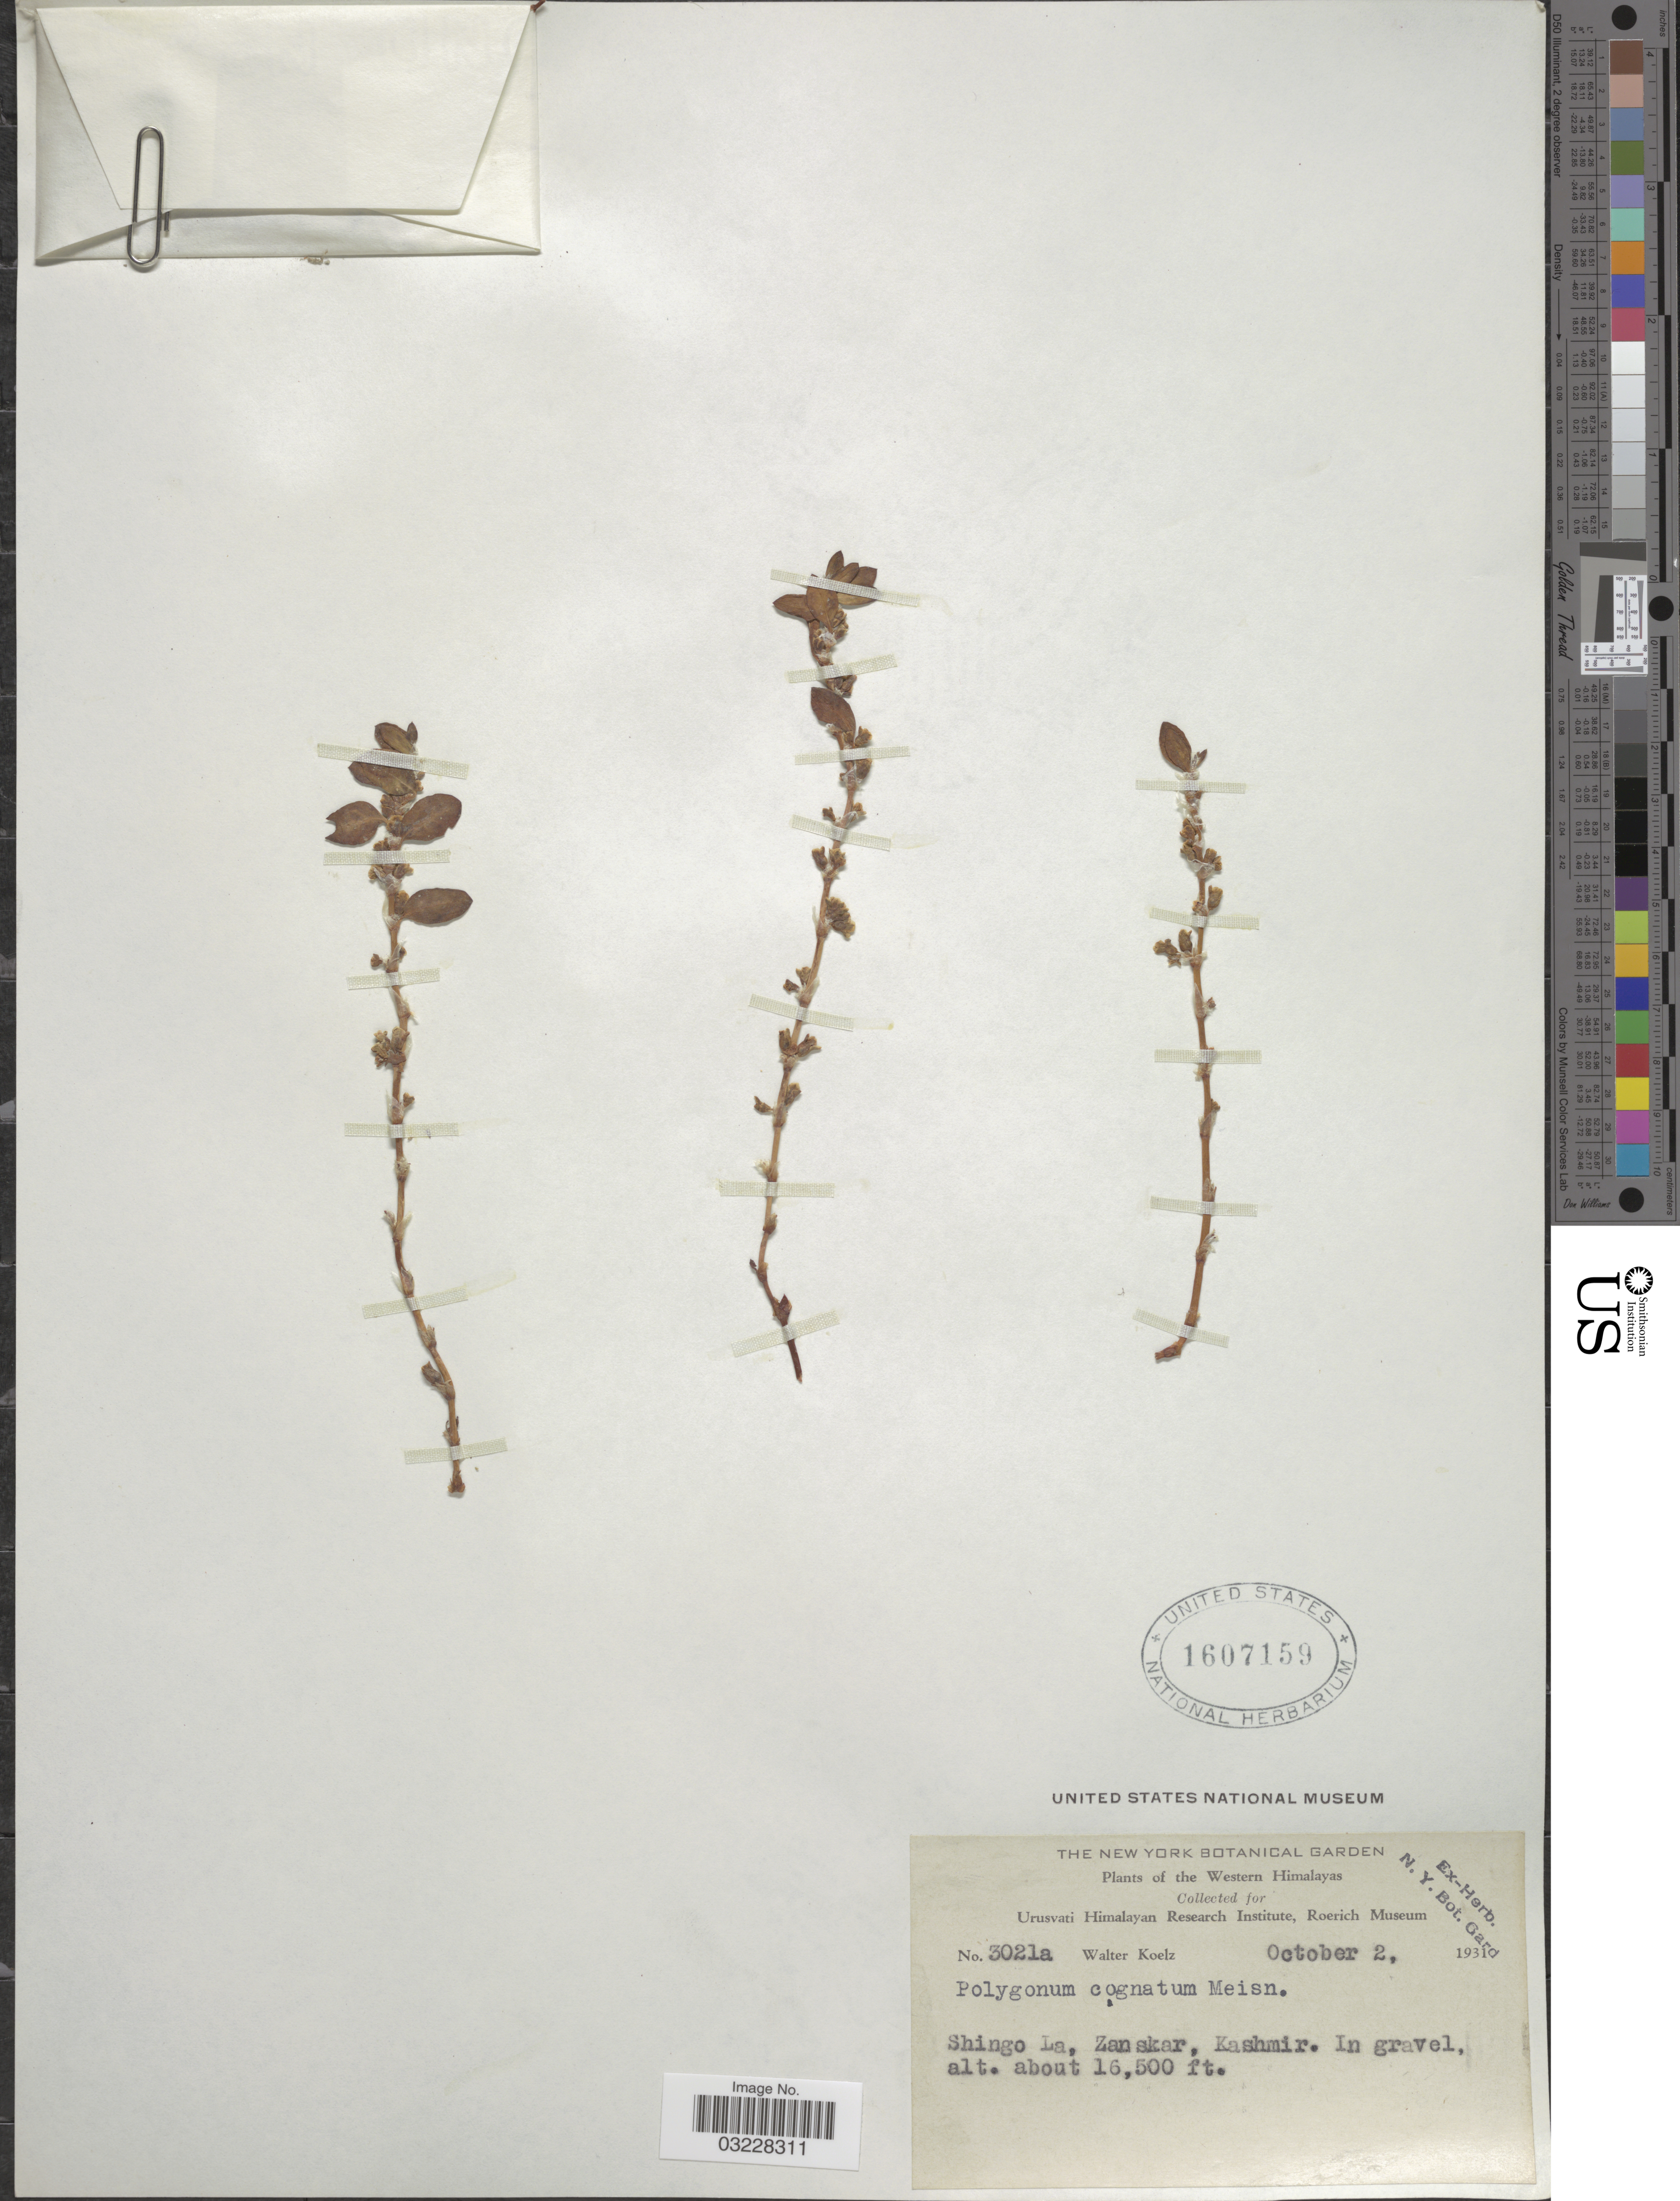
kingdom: Plantae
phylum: Tracheophyta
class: Magnoliopsida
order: Caryophyllales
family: Polygonaceae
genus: Polygonum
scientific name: Polygonum cognatum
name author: Meisn.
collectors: W. N. Koelz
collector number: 3021a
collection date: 1931-10-02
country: India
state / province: Jammu and Kashmir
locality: Western Himalayas. Shingo La, Zanskar, Kashmir.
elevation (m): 5029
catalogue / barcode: US 1607159